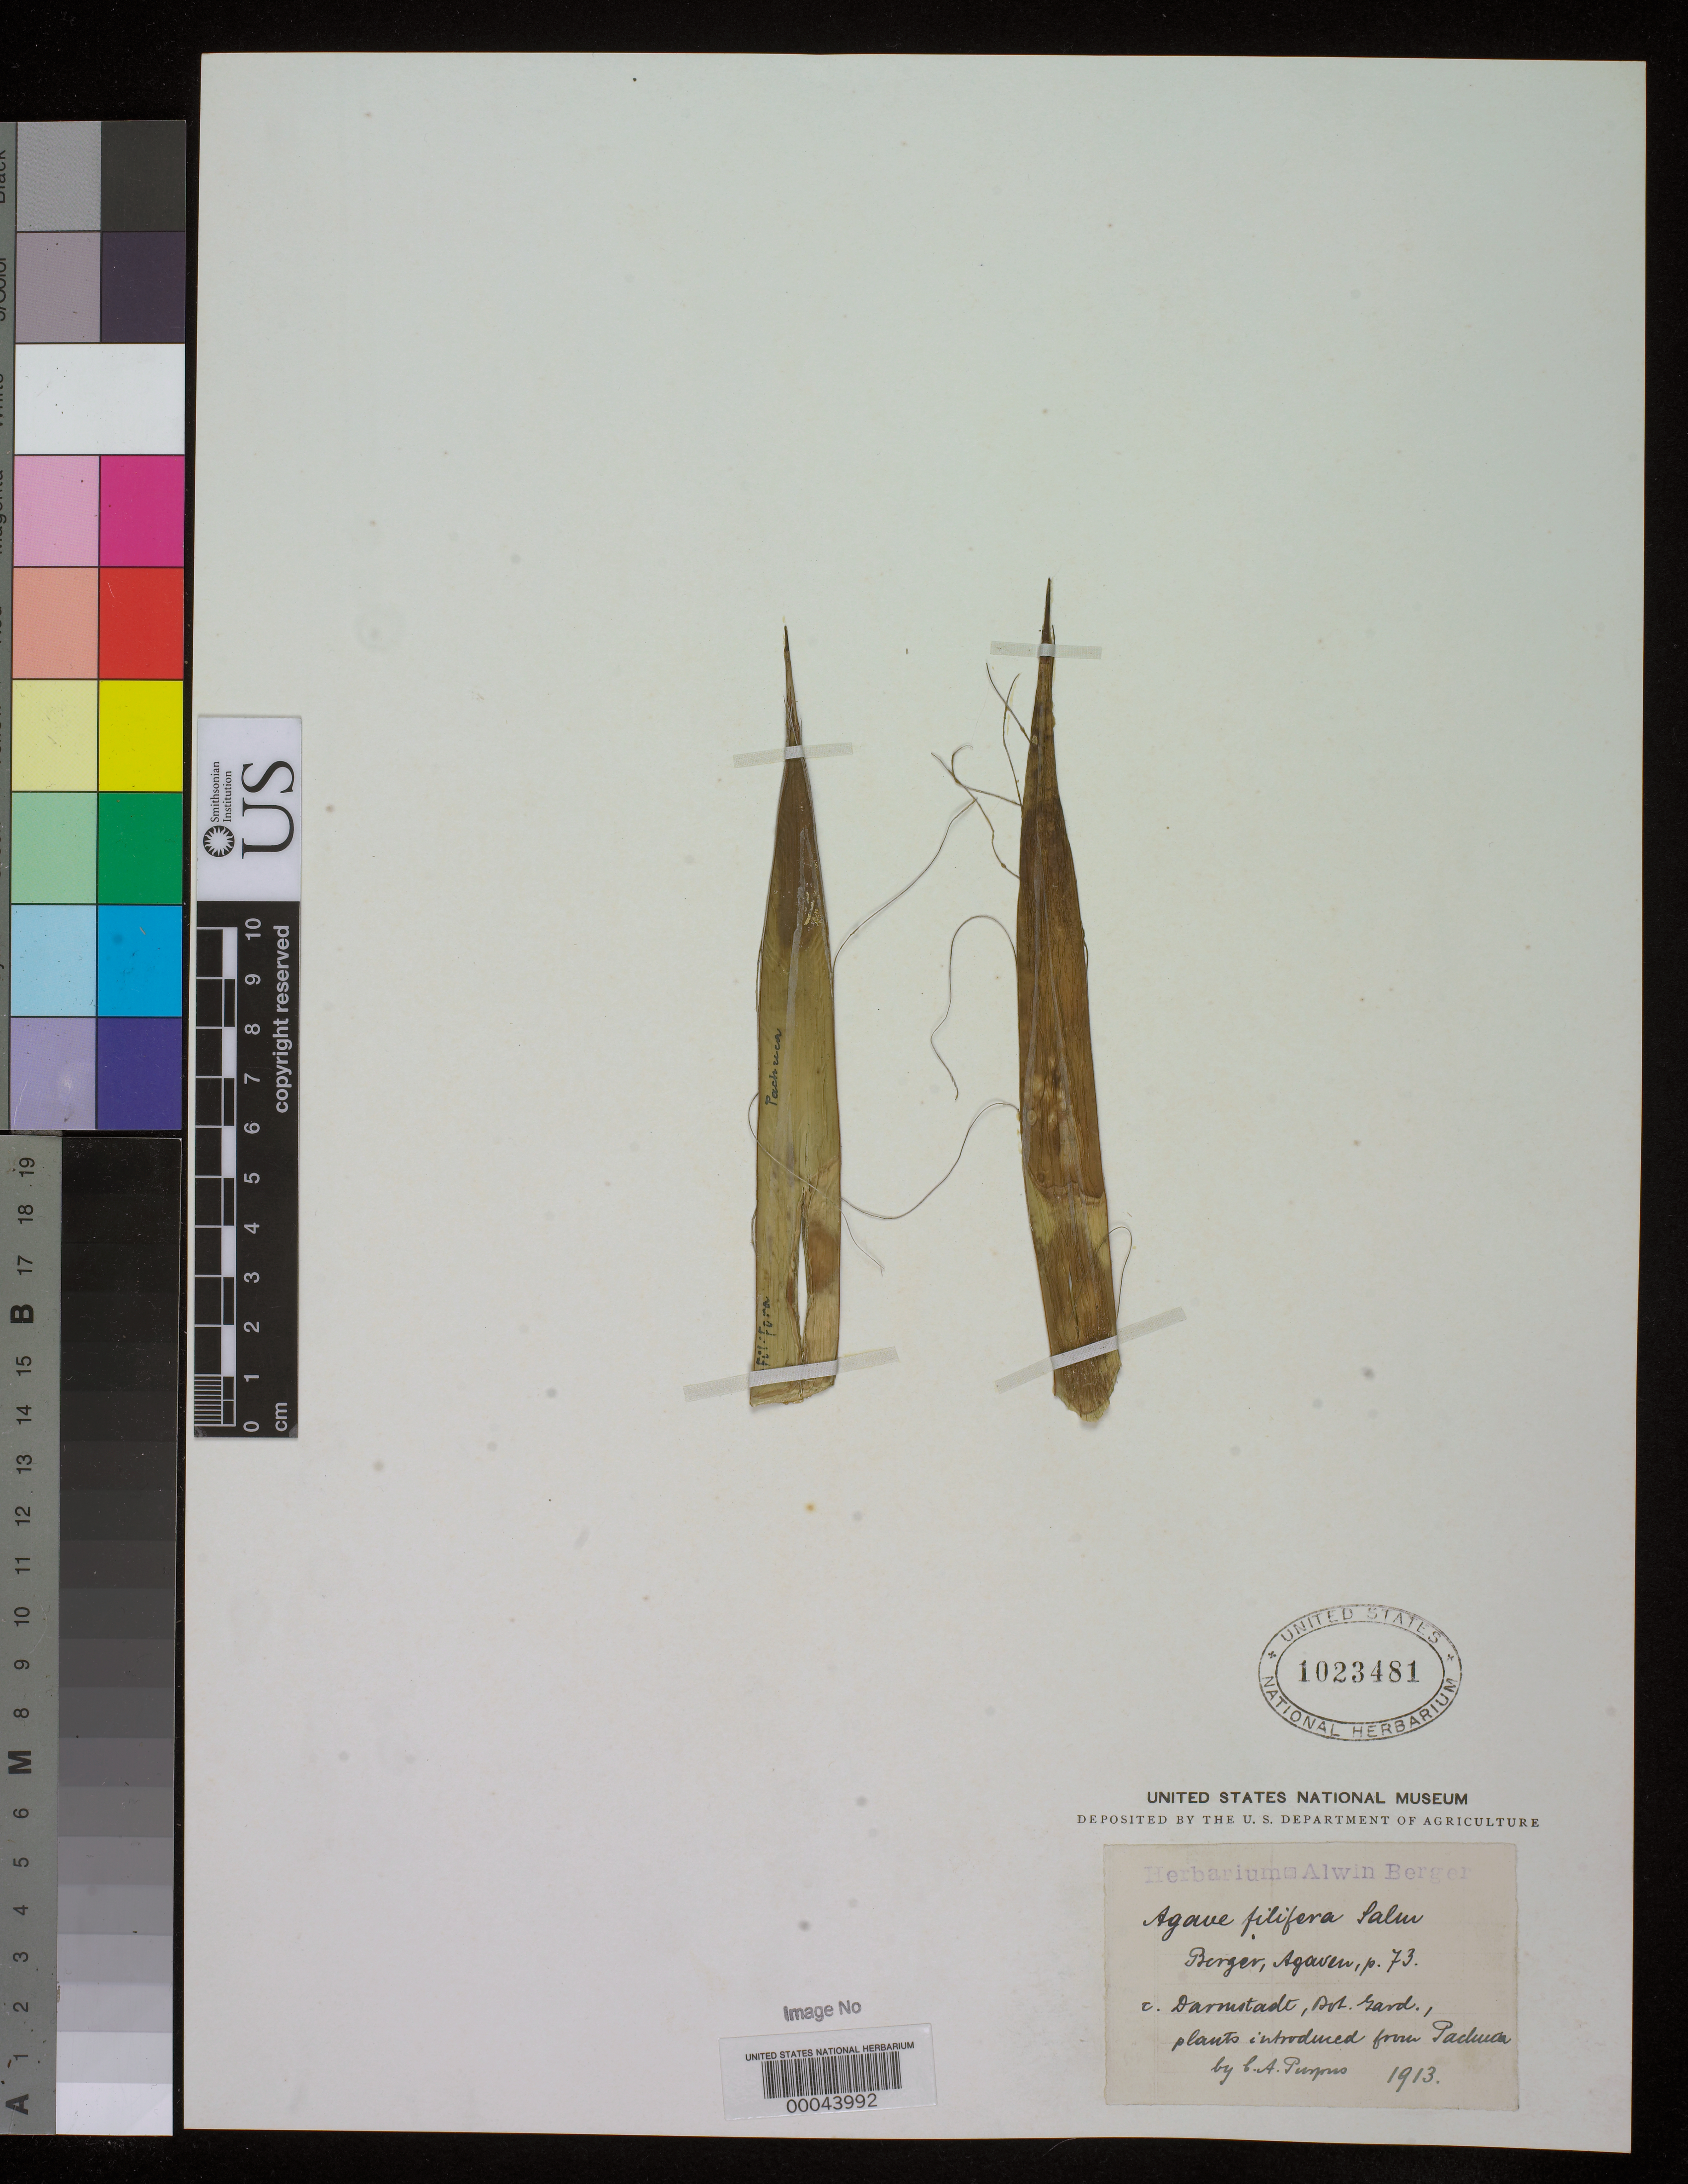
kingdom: Plantae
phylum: Tracheophyta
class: Liliopsida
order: Asparagales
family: Asparagaceae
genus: Agave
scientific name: Agave filifera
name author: Salm-Dyck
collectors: C. A. Purpus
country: Mexico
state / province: Hidalgo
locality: Puchuca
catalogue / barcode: US 1023481